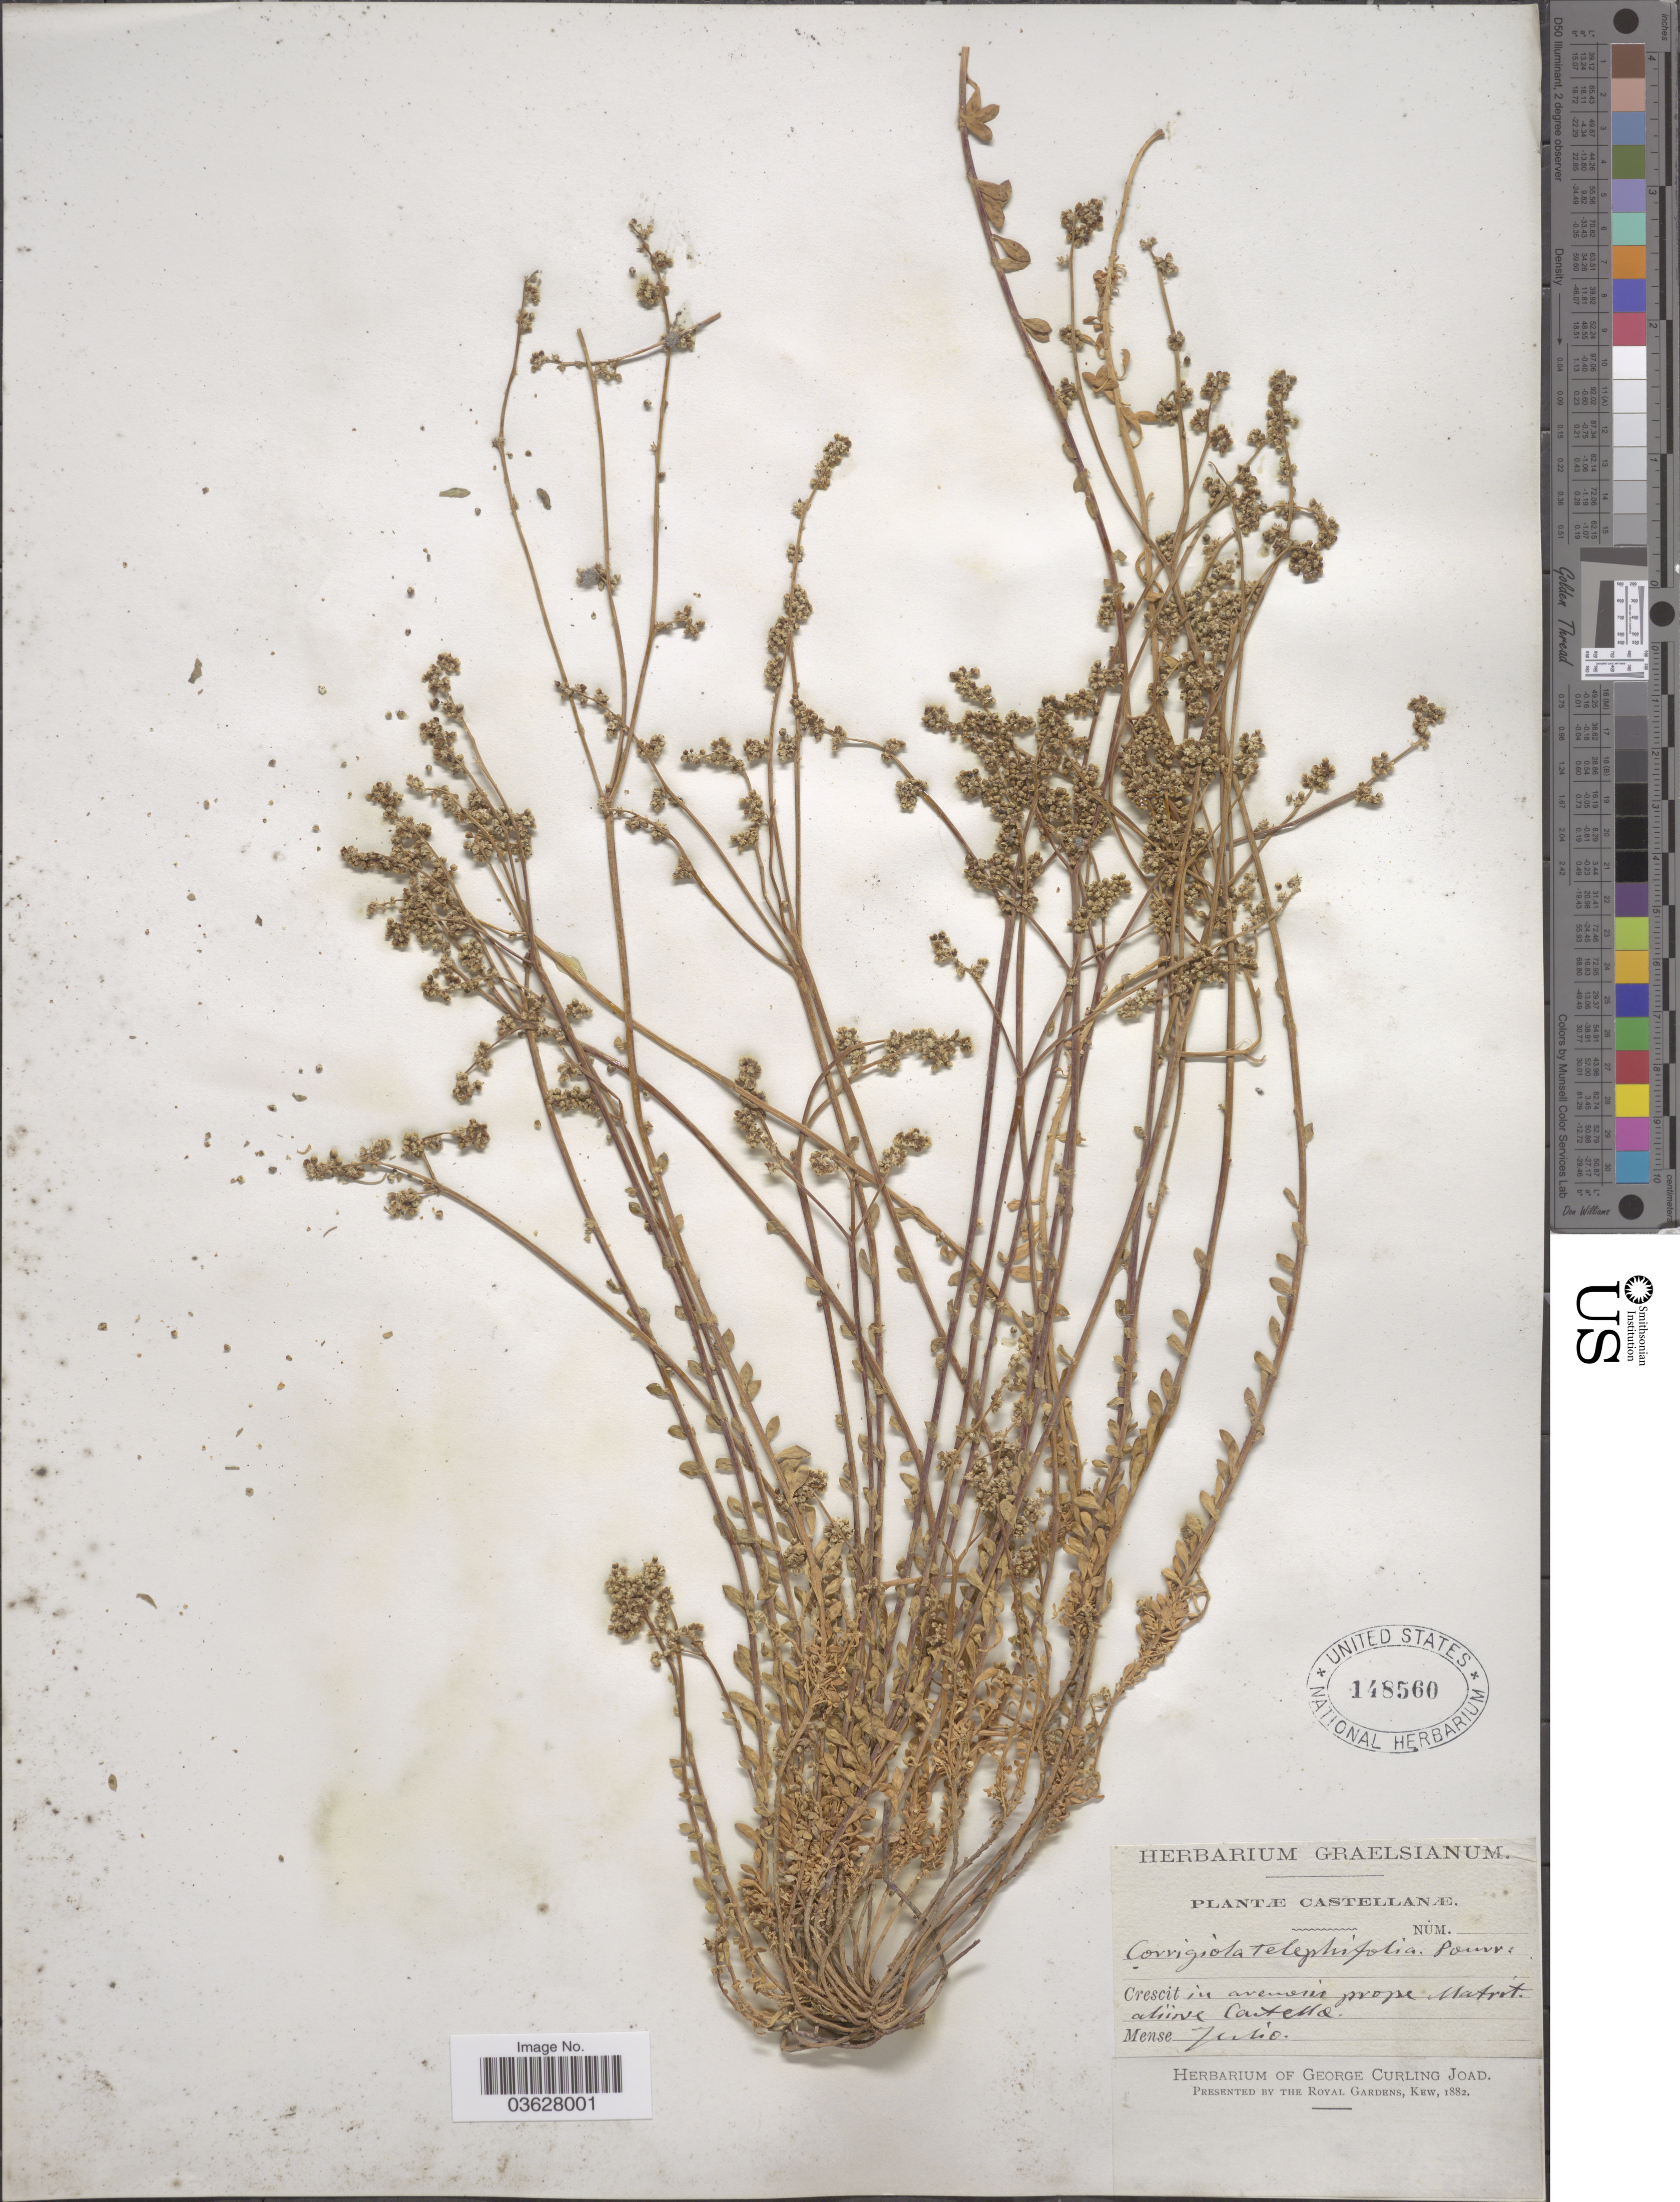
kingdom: Plantae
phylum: Tracheophyta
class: Magnoliopsida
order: Caryophyllales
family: Caryophyllaceae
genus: Corrigiola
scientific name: Corrigiola telephiifolia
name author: Pourr.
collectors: ex Herb. Graelsianum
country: Spain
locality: Prope Matrit. Castellæ.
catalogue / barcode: US 148560